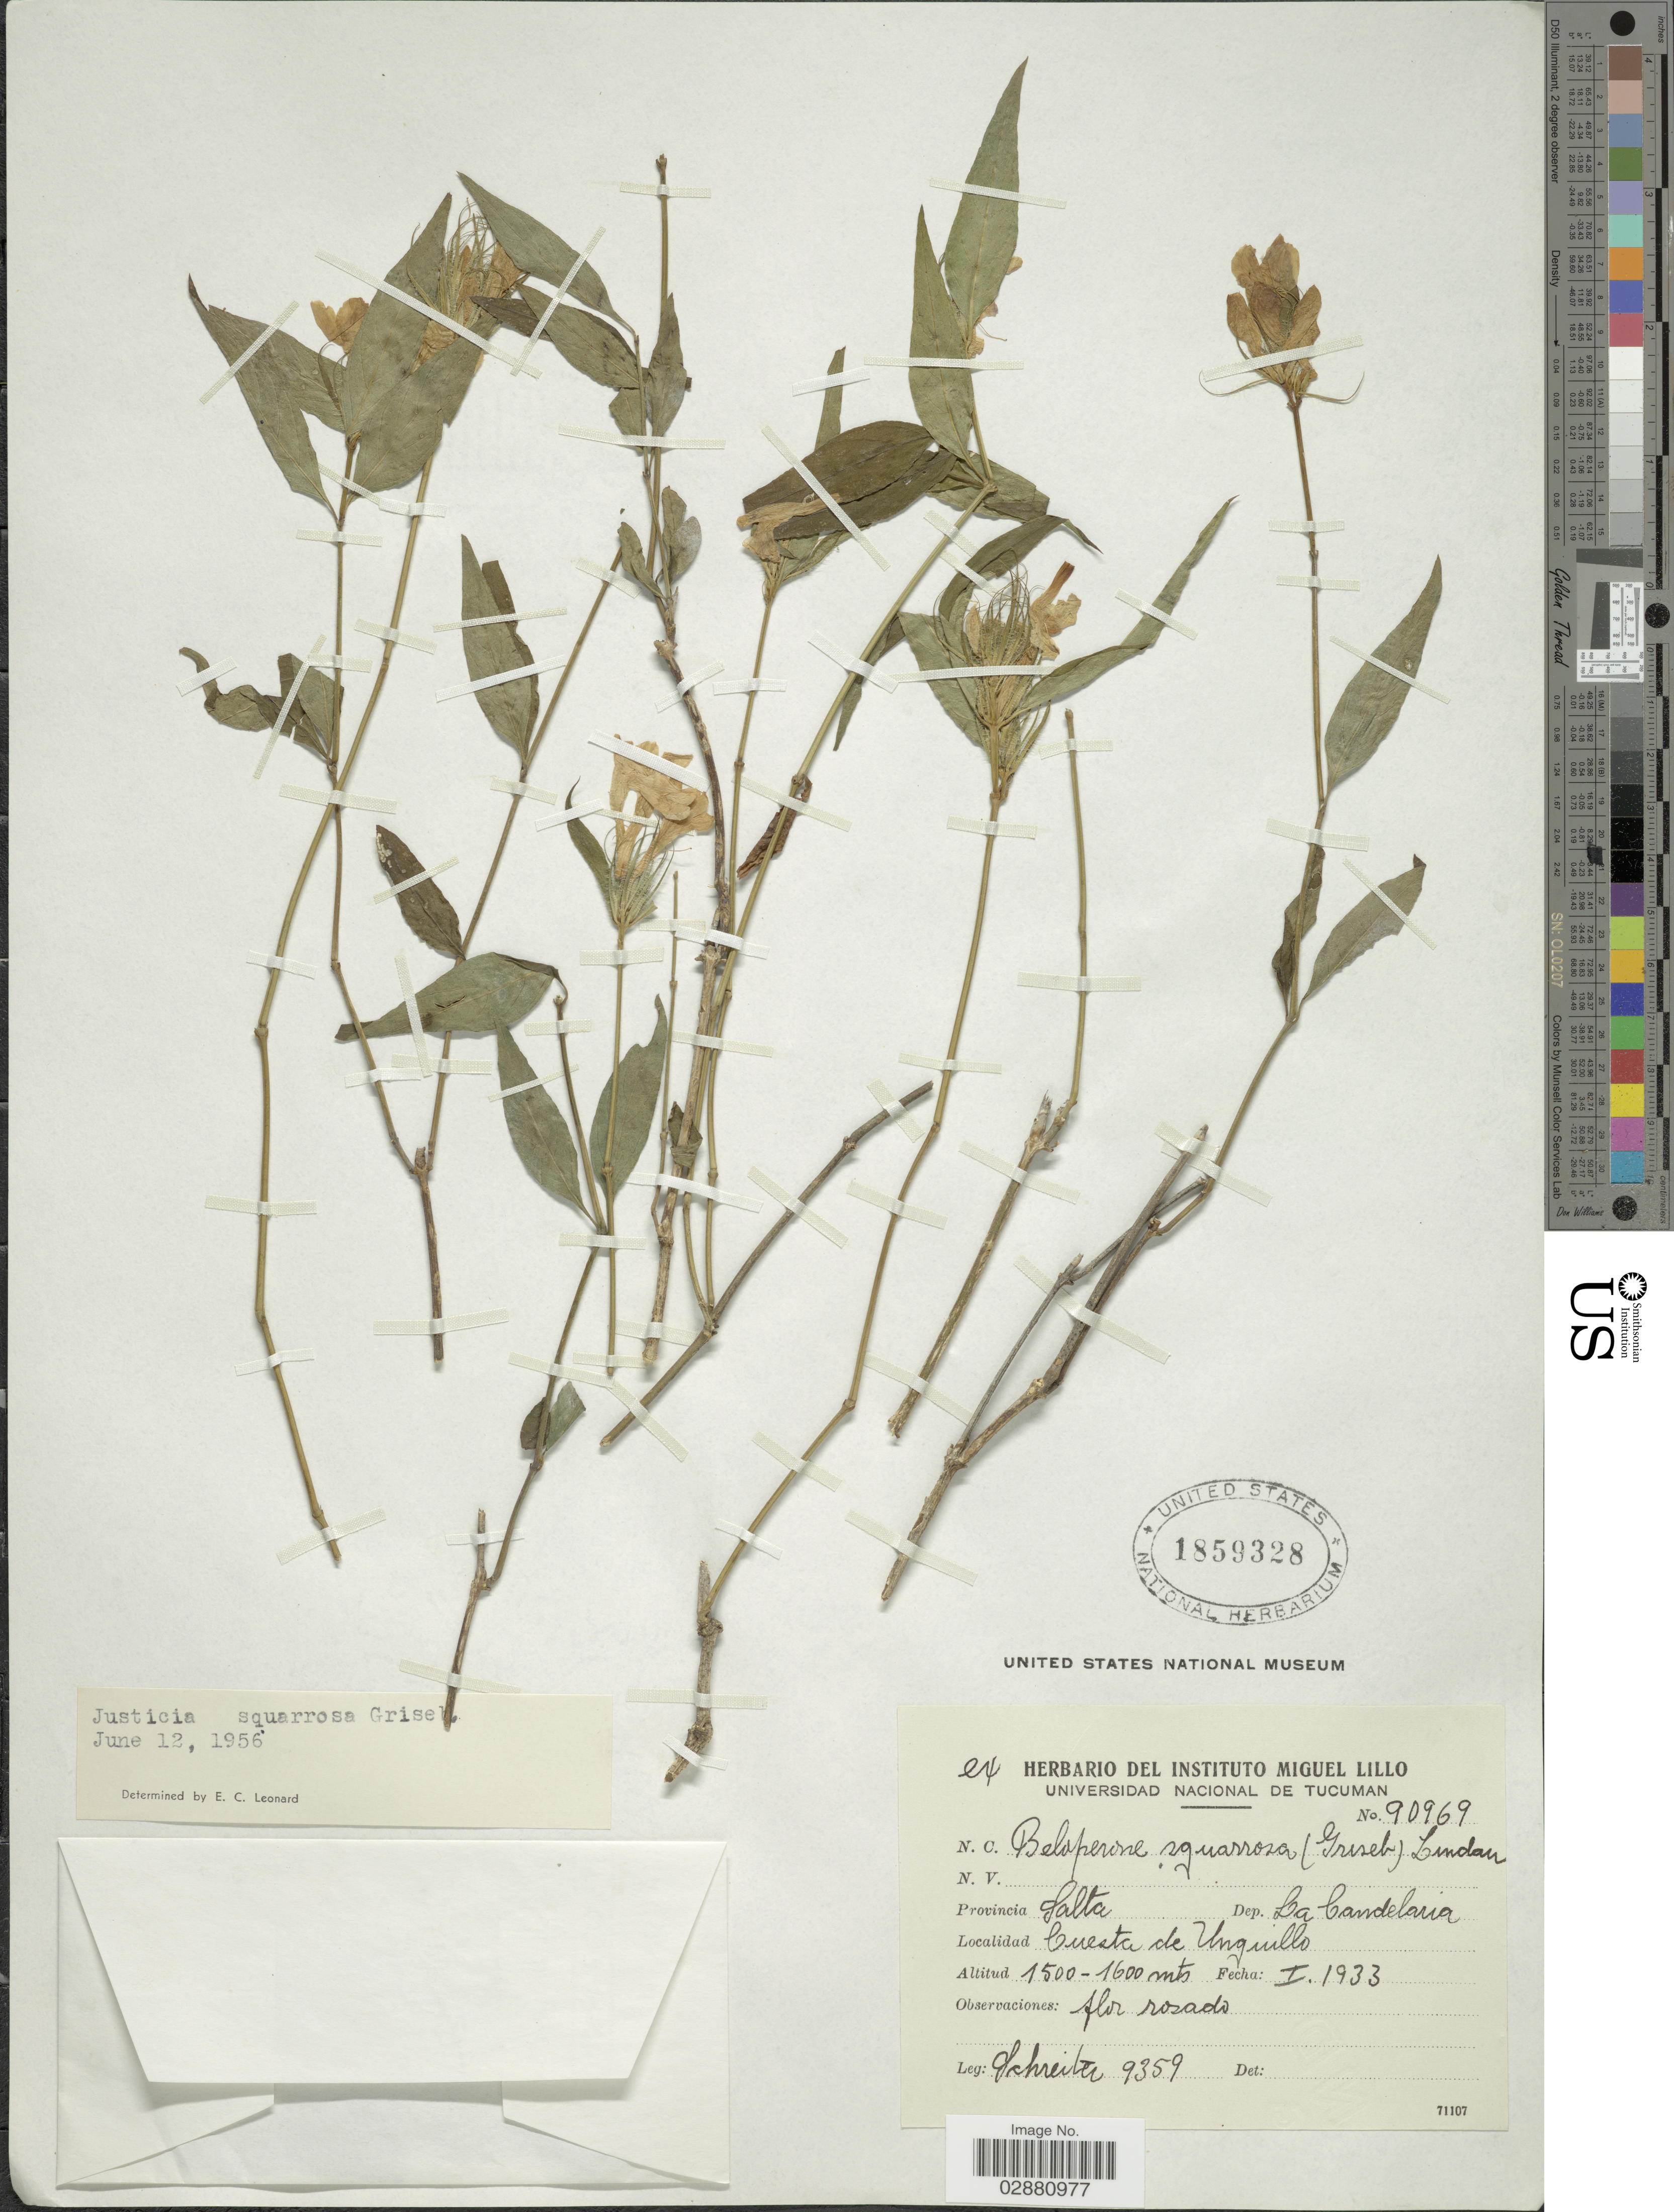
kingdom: Plantae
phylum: Tracheophyta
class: Magnoliopsida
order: Lamiales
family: Acanthaceae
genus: Justicia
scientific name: Justicia squarrosa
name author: Griseb.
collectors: -. Schreiter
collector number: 9359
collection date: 1933-01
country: Argentina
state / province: Salta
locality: Provincia Salta. Dep. La Candelaria. Cuesta de Unguillo.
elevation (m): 1500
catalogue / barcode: US 1859328